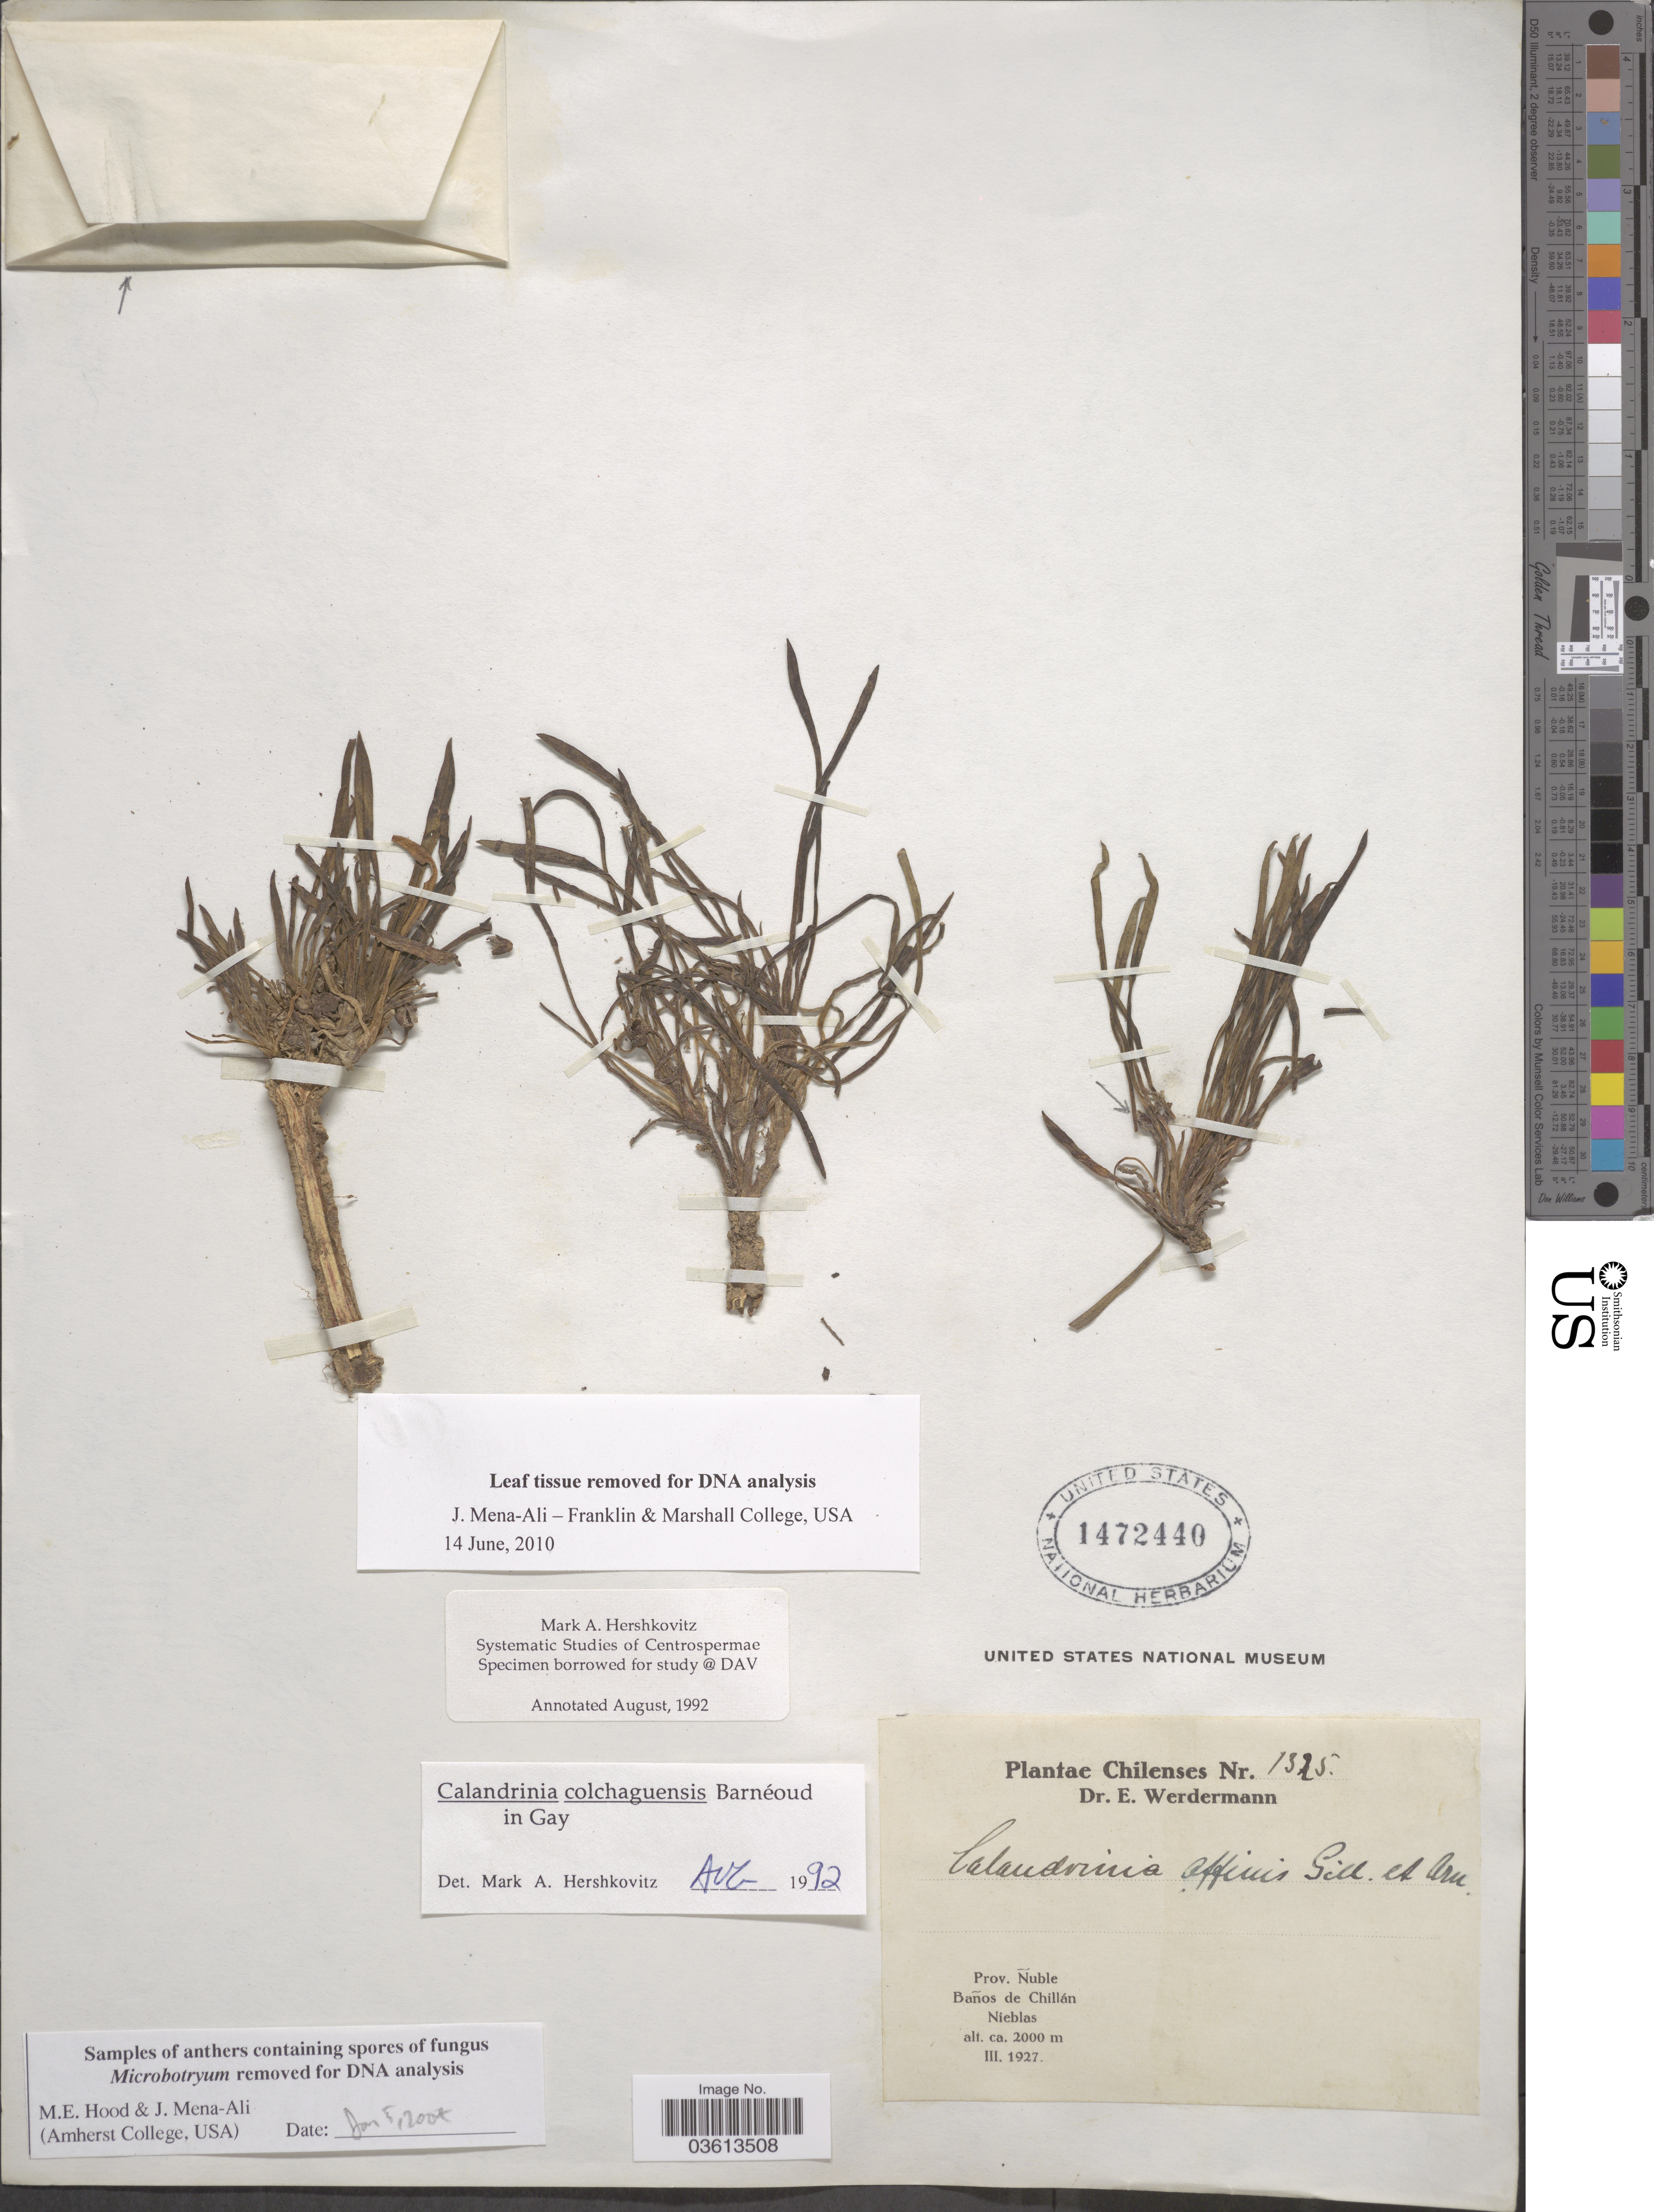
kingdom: Plantae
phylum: Tracheophyta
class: Magnoliopsida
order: Caryophyllales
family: Montiaceae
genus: Calandrinia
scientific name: Calandrinia colchaguensis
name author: Barnéoud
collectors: E. Werdermann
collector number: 1325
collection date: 1927-03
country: Chile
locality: Prov. Ñuble. Baños de Chillán. Nieblas.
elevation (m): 2200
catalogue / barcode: US 1472440